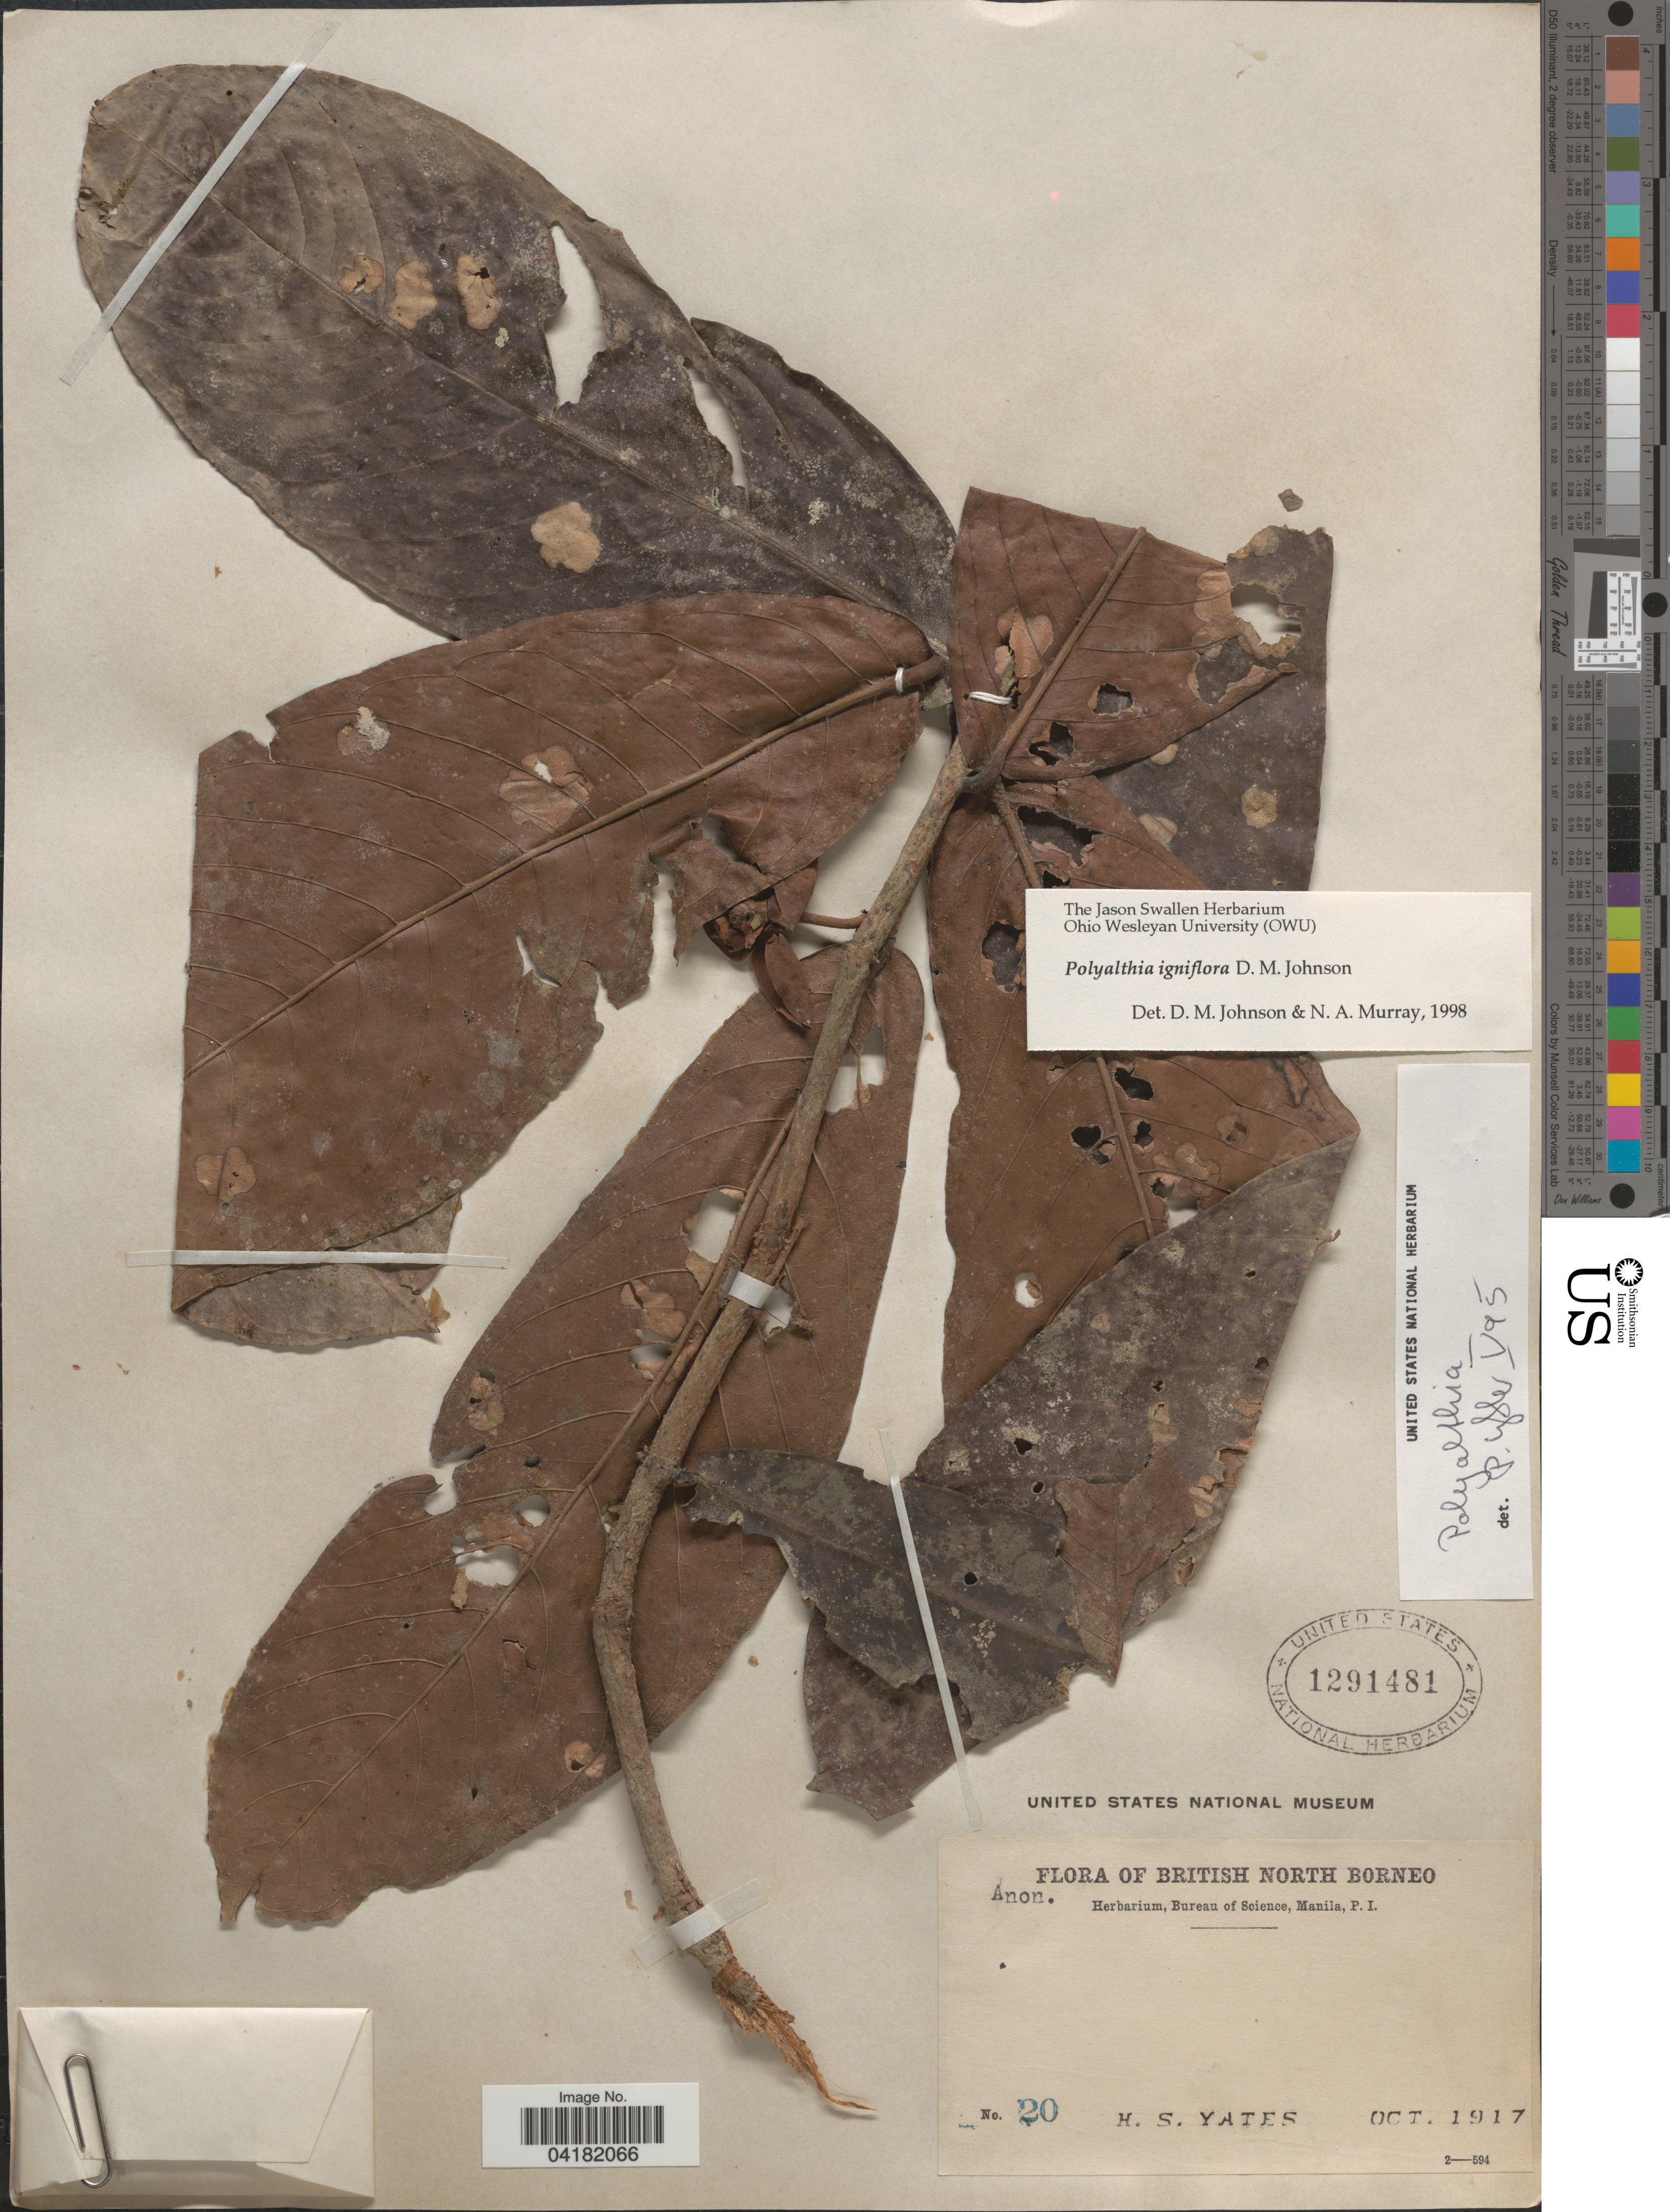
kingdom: Plantae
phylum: Tracheophyta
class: Magnoliopsida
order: Magnoliales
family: Annonaceae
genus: Polyalthia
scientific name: Polyalthia igniflora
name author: D.M. Johnson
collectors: H. S. Yates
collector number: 20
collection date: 1917-10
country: Malaysia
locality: British North Borneo.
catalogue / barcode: US 1291481